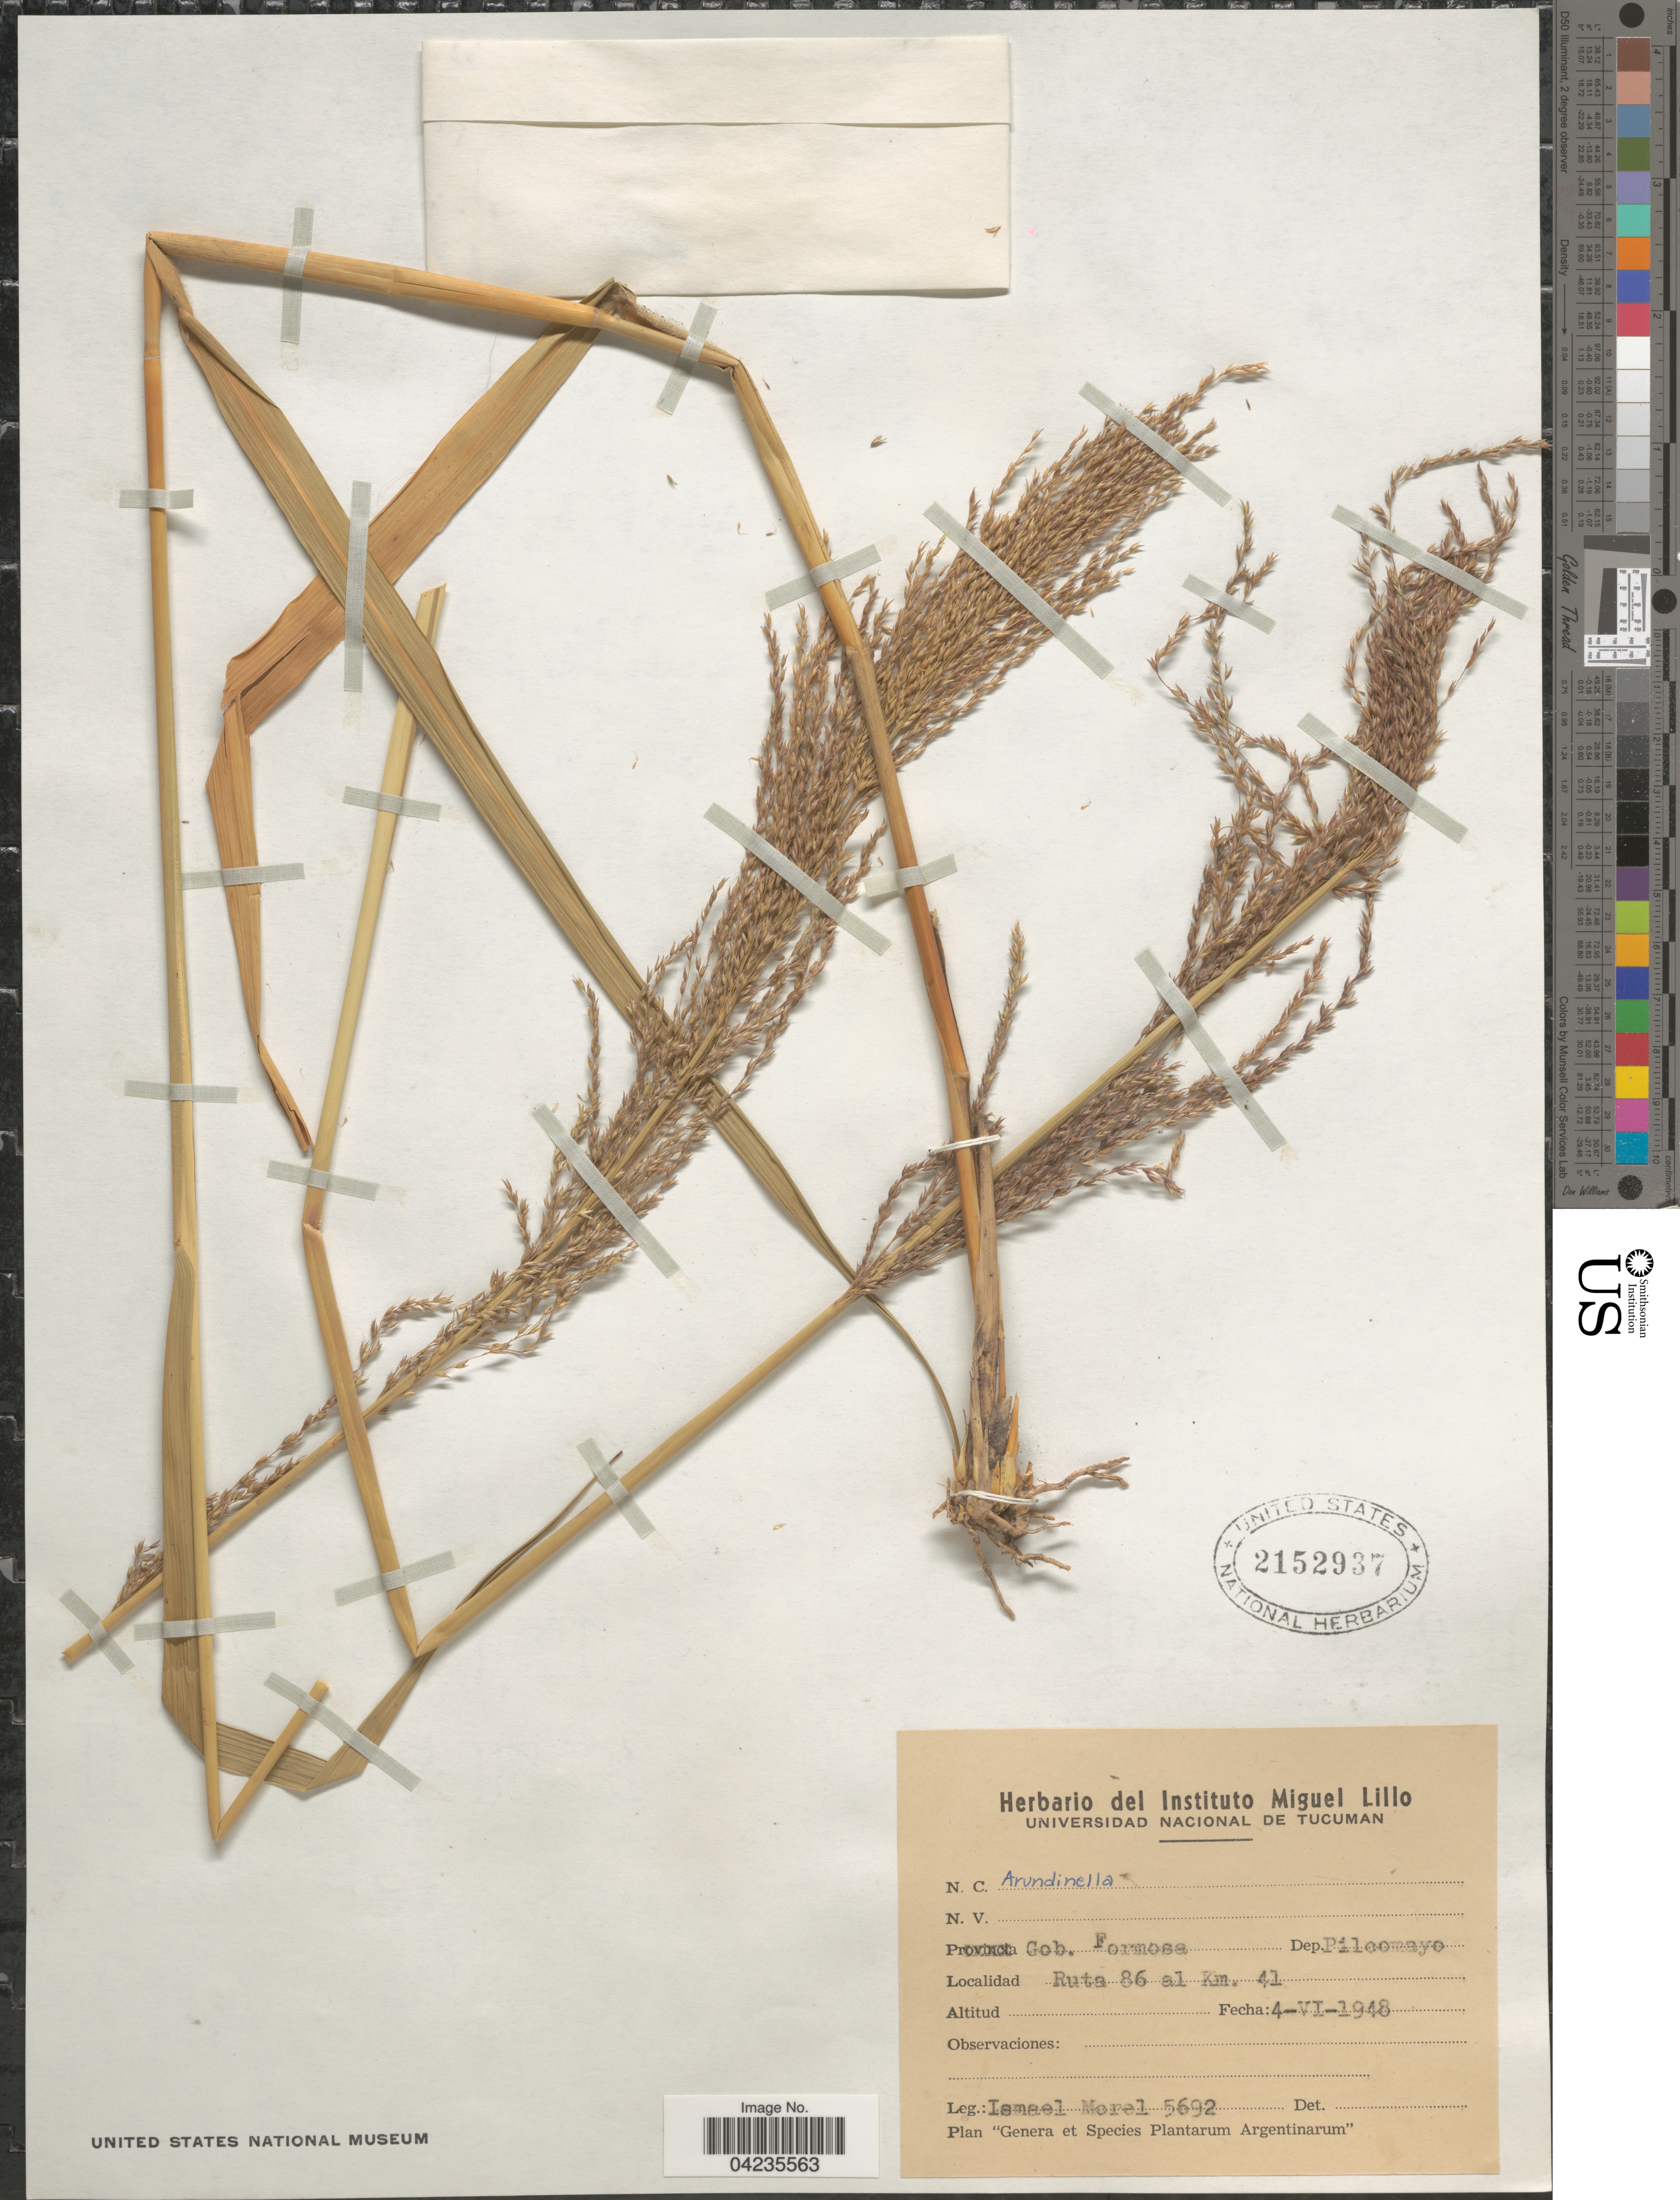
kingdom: Plantae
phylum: Tracheophyta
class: Liliopsida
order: Poales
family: Poaceae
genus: Arundinella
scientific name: Arundinella hispida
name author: (Humb. & Bonpl. ex Willd.) Kuntze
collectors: I. Morel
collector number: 5692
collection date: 1948-06-04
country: Argentina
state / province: Formosa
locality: Gob. Formosa. Dep. Pilcomayo. Ruta 86 al Km. 41.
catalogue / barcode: US 2152937